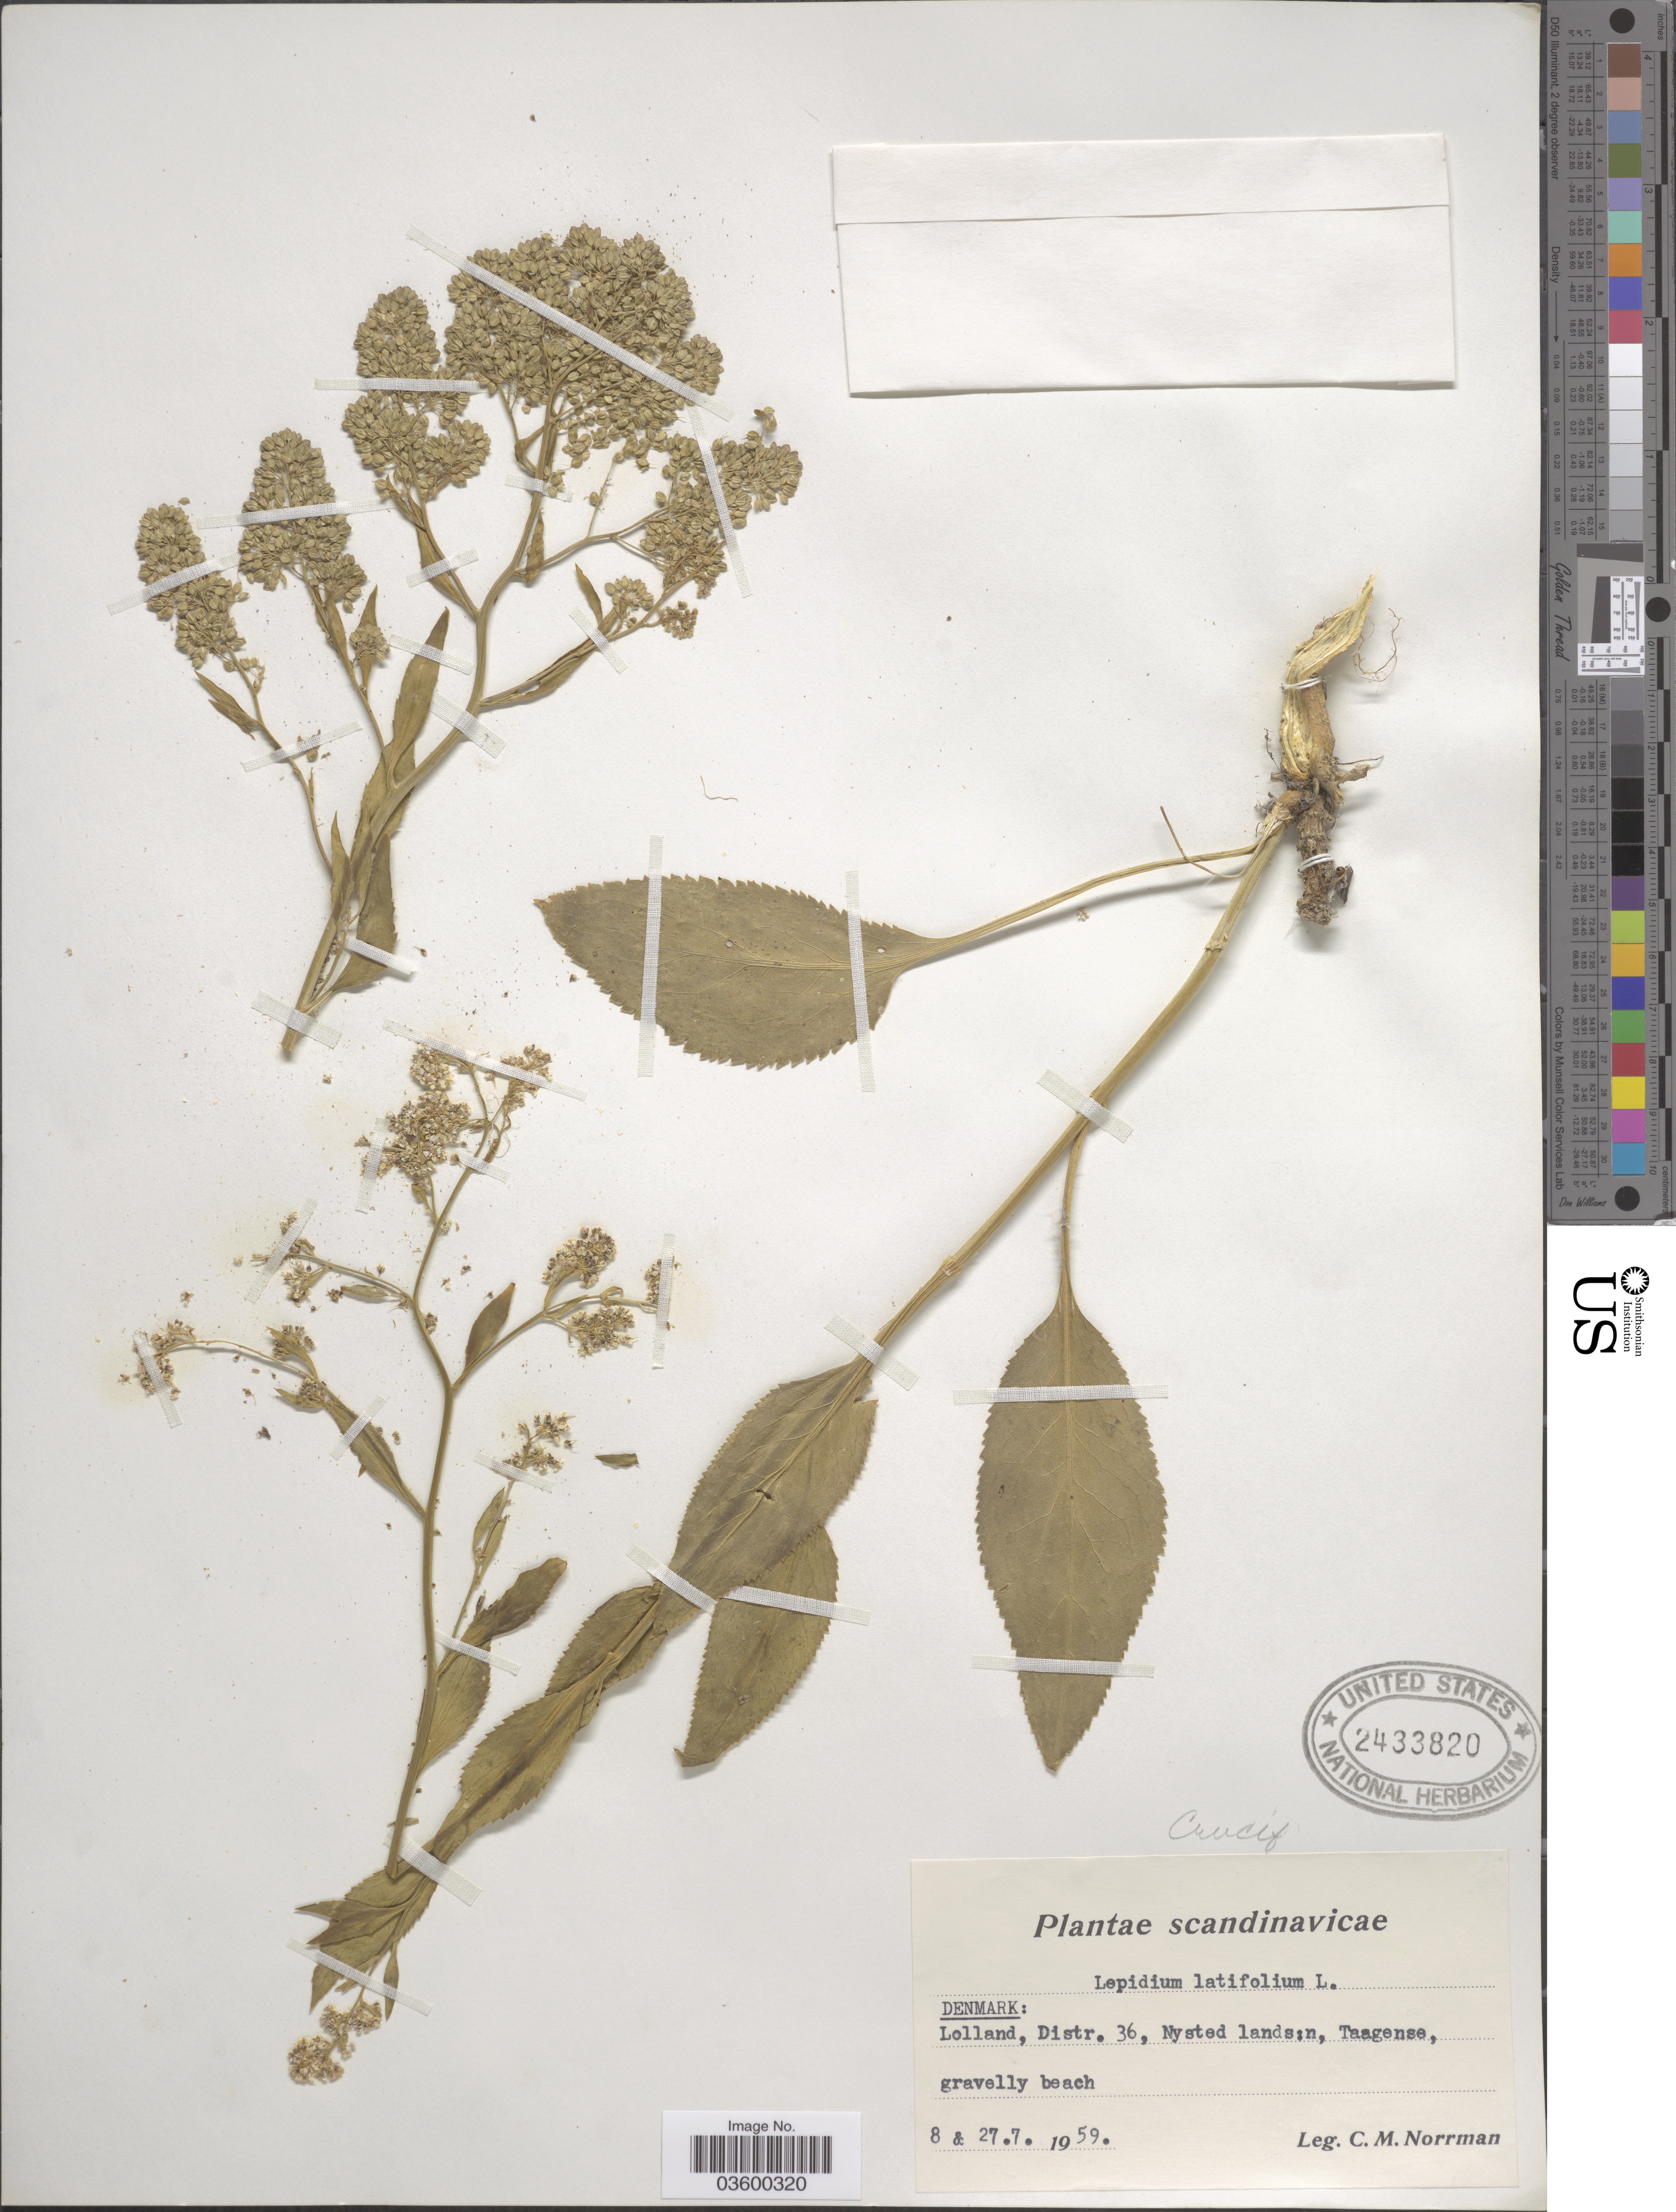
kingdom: Plantae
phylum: Tracheophyta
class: Magnoliopsida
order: Brassicales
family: Brassicaceae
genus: Lepidium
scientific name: Lepidium latifolium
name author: L.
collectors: C. Norrman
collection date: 1959-07-08/1959-07-27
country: Denmark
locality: Scandinavicae. Lolland, Distr. 36, Nysted lands:n, Taagense.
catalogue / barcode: US 2433820